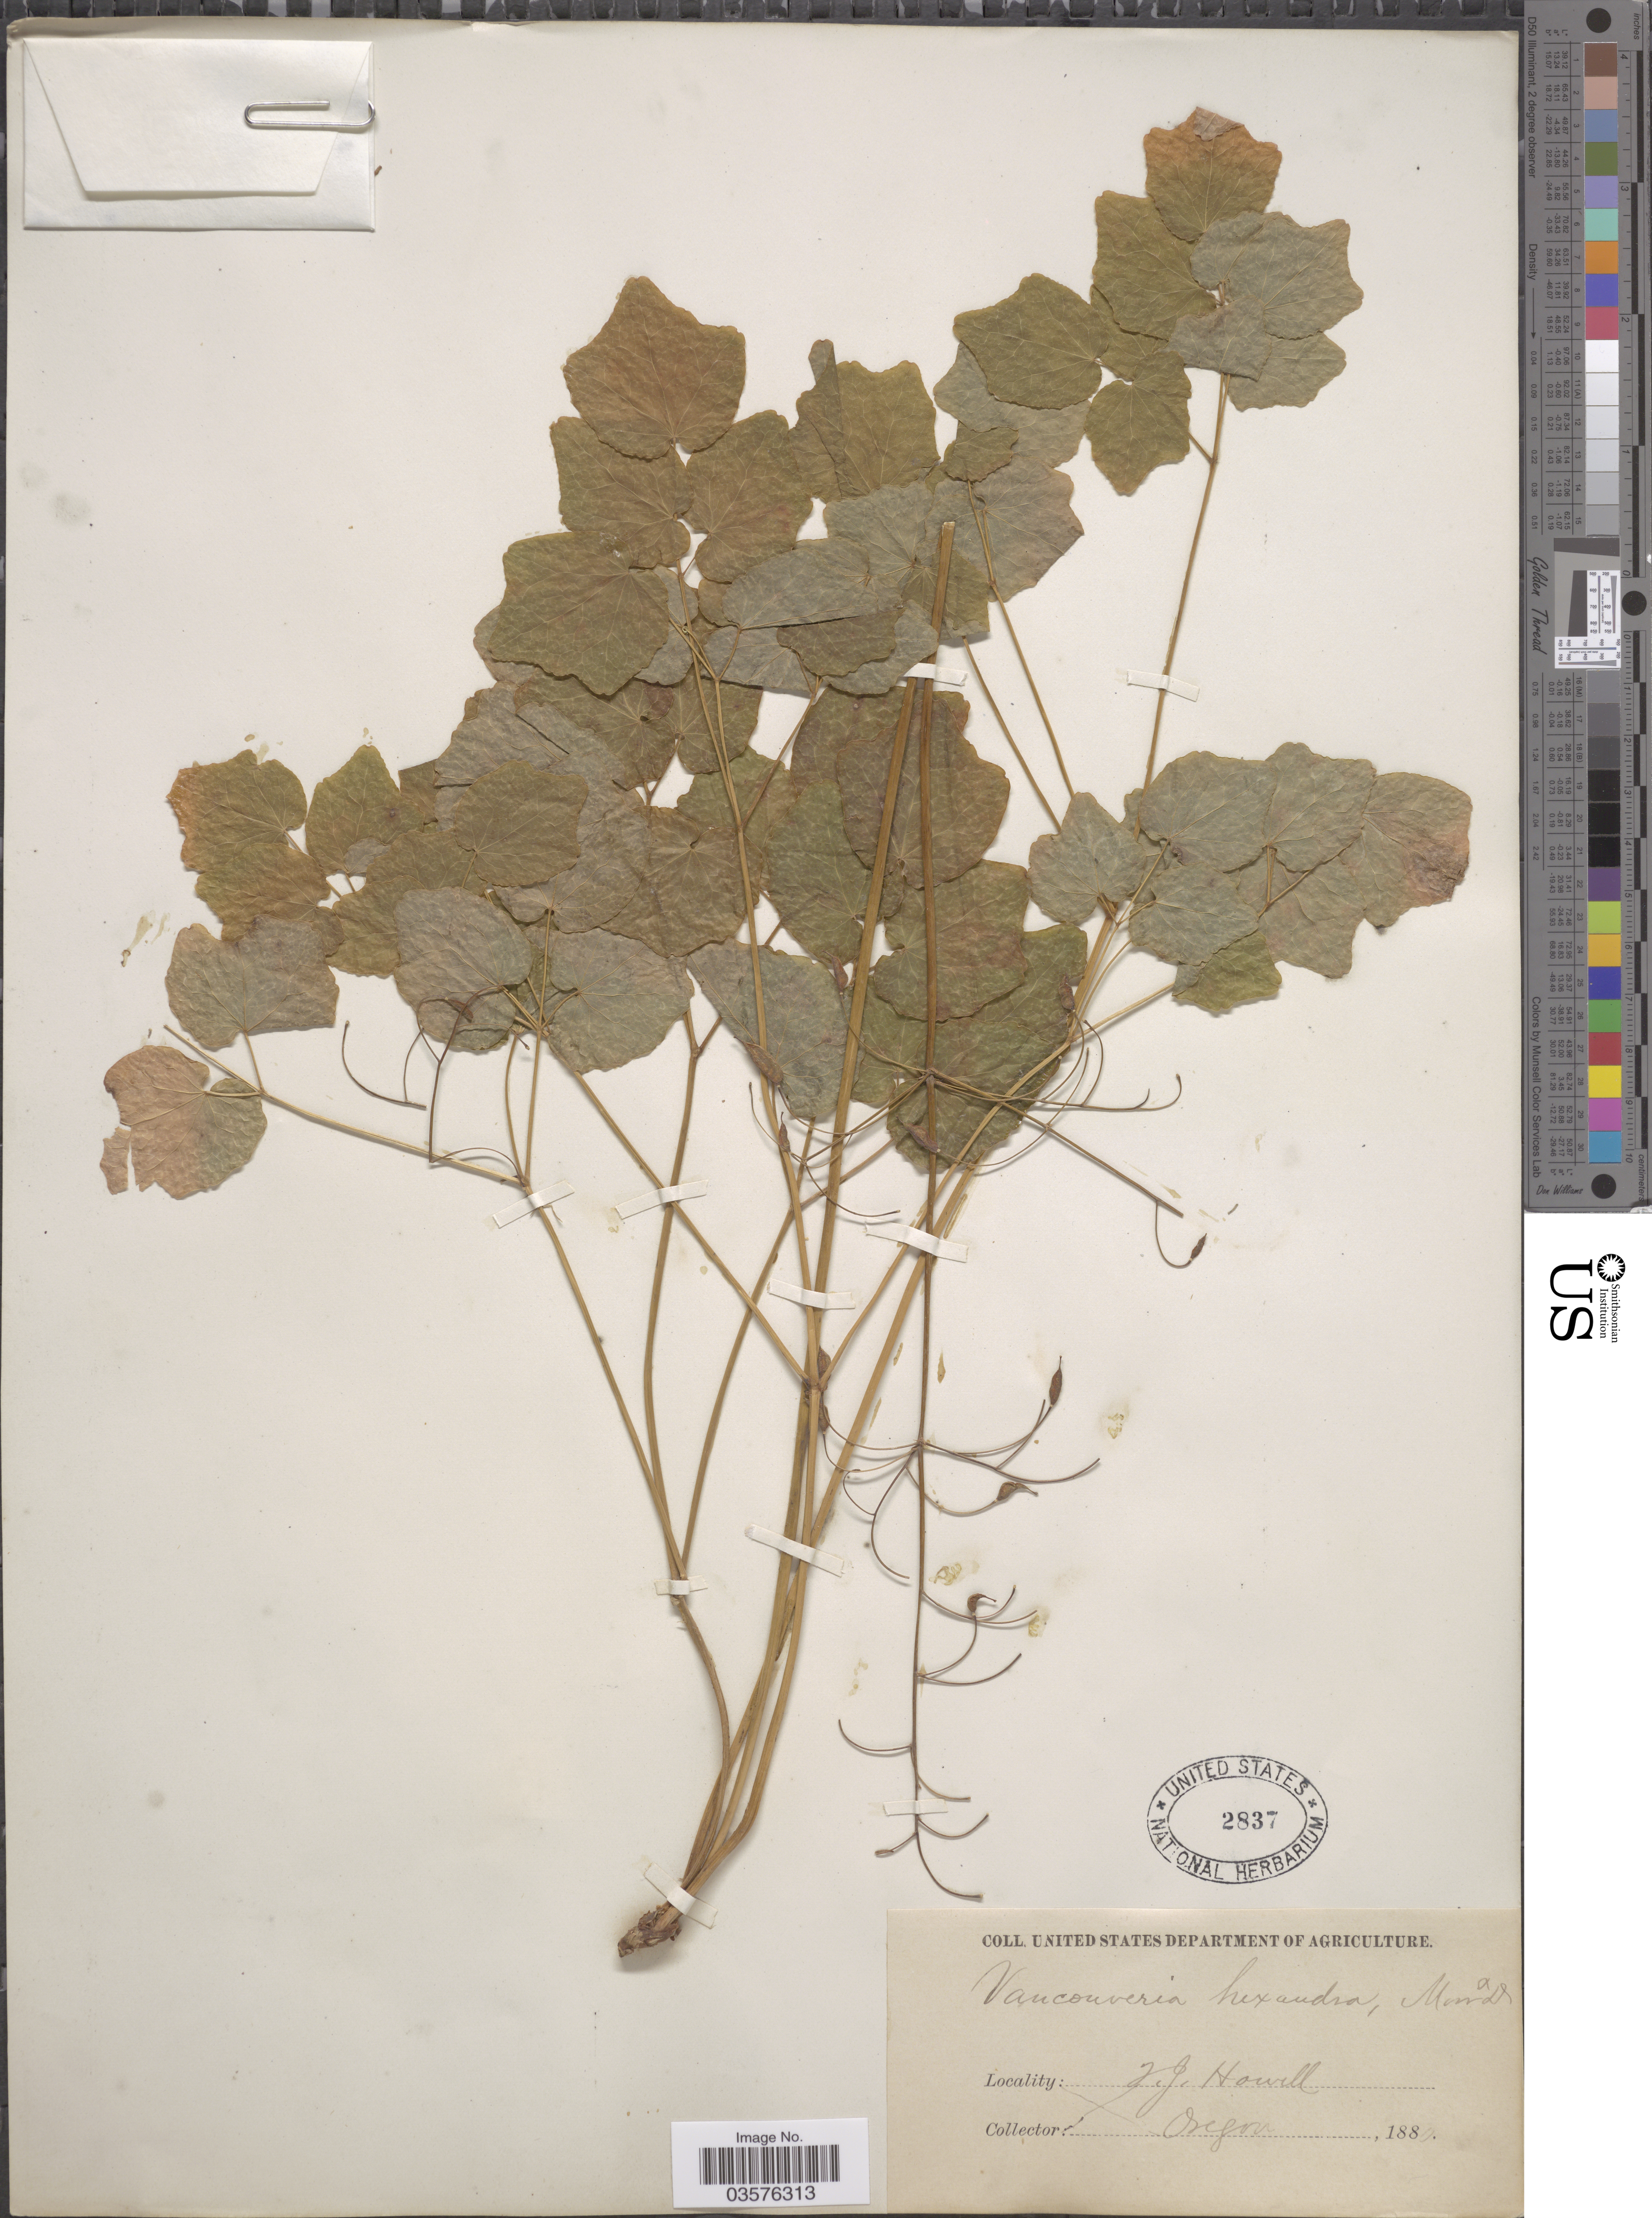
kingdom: Plantae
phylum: Tracheophyta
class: Magnoliopsida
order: Ranunculales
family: Berberidaceae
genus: Vancouveria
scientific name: Vancouveria hexandra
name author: (Hook.) C. Morren & Decne.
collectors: T. J. Howell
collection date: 1880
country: United States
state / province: Oregon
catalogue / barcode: US 2837